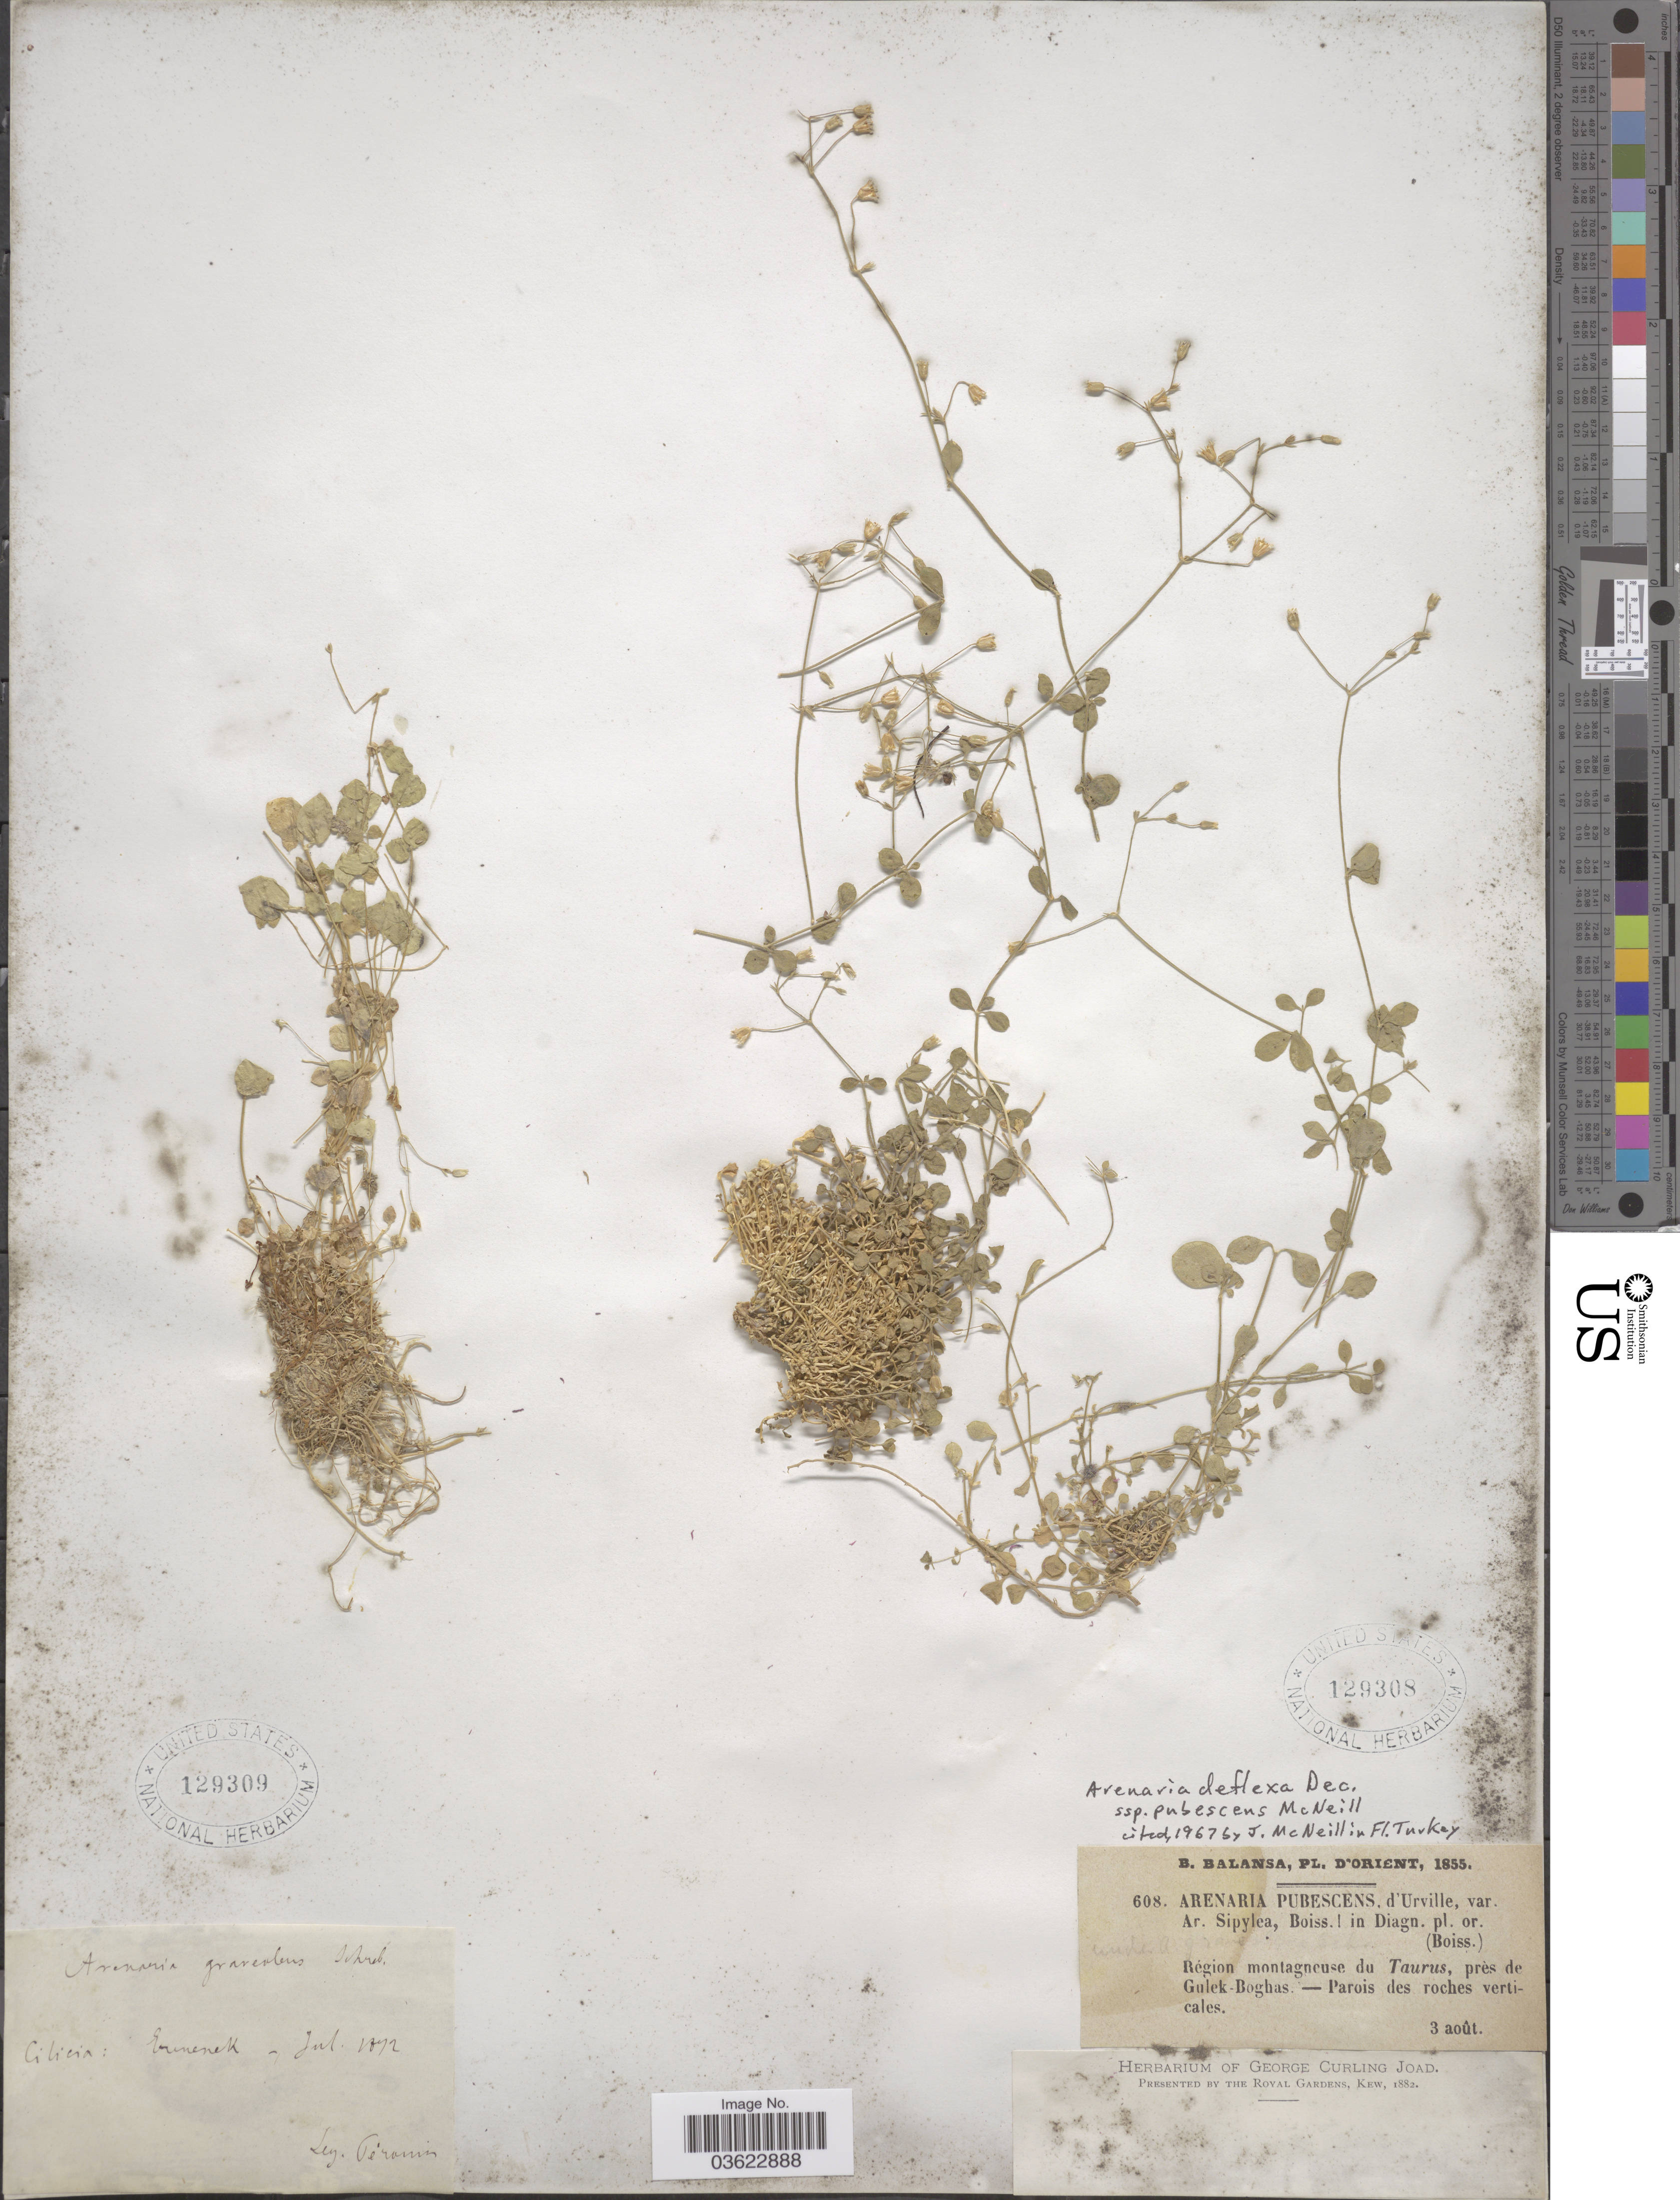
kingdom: Plantae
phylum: Tracheophyta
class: Magnoliopsida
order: Caryophyllales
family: Caryophyllaceae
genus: Arenaria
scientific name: Arenaria deflexa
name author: Decne.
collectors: B. Balansa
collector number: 608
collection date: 1855-08-03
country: Turkey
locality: Orient. Région montagneuse du Taurus, près de Gulek-Boghas. - Parois des roches verticales.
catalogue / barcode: US 129308-2